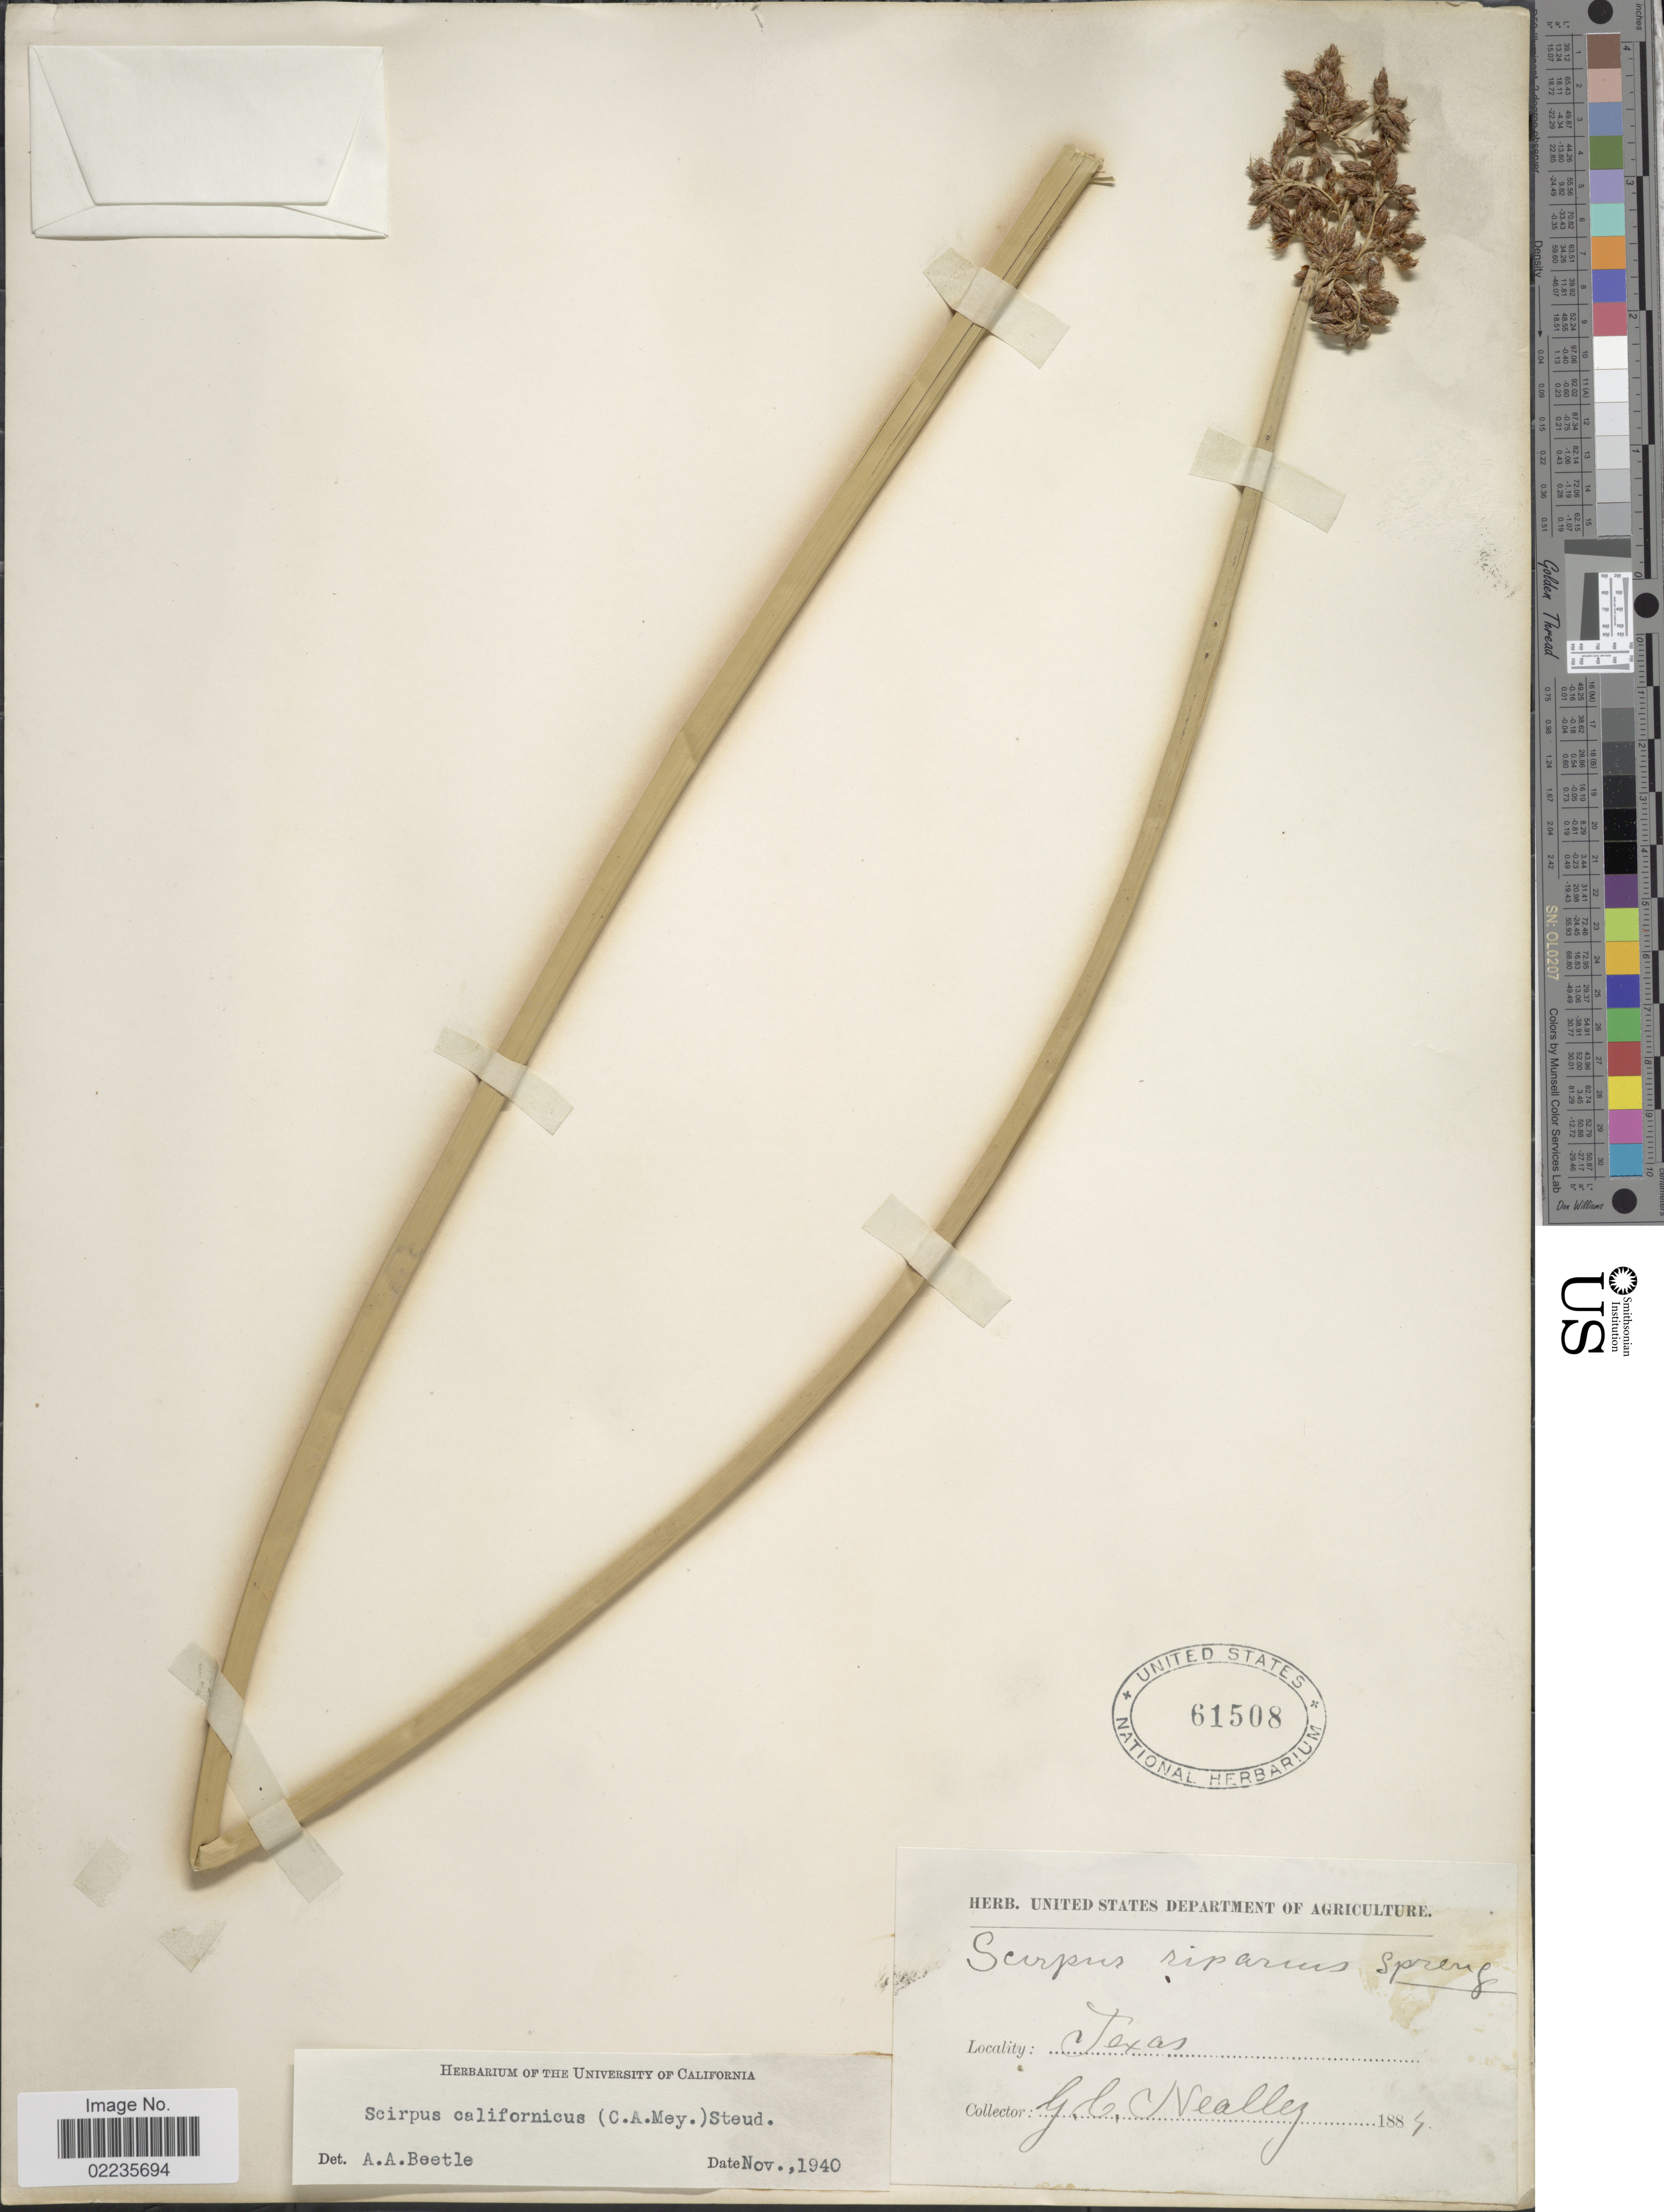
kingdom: Plantae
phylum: Tracheophyta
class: Liliopsida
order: Poales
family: Cyperaceae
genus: Schoenoplectus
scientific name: Schoenoplectus californicus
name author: (C.A. Mey.) Soják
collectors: G. C. Nealley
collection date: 1884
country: United States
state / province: Texas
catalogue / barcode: US 61508